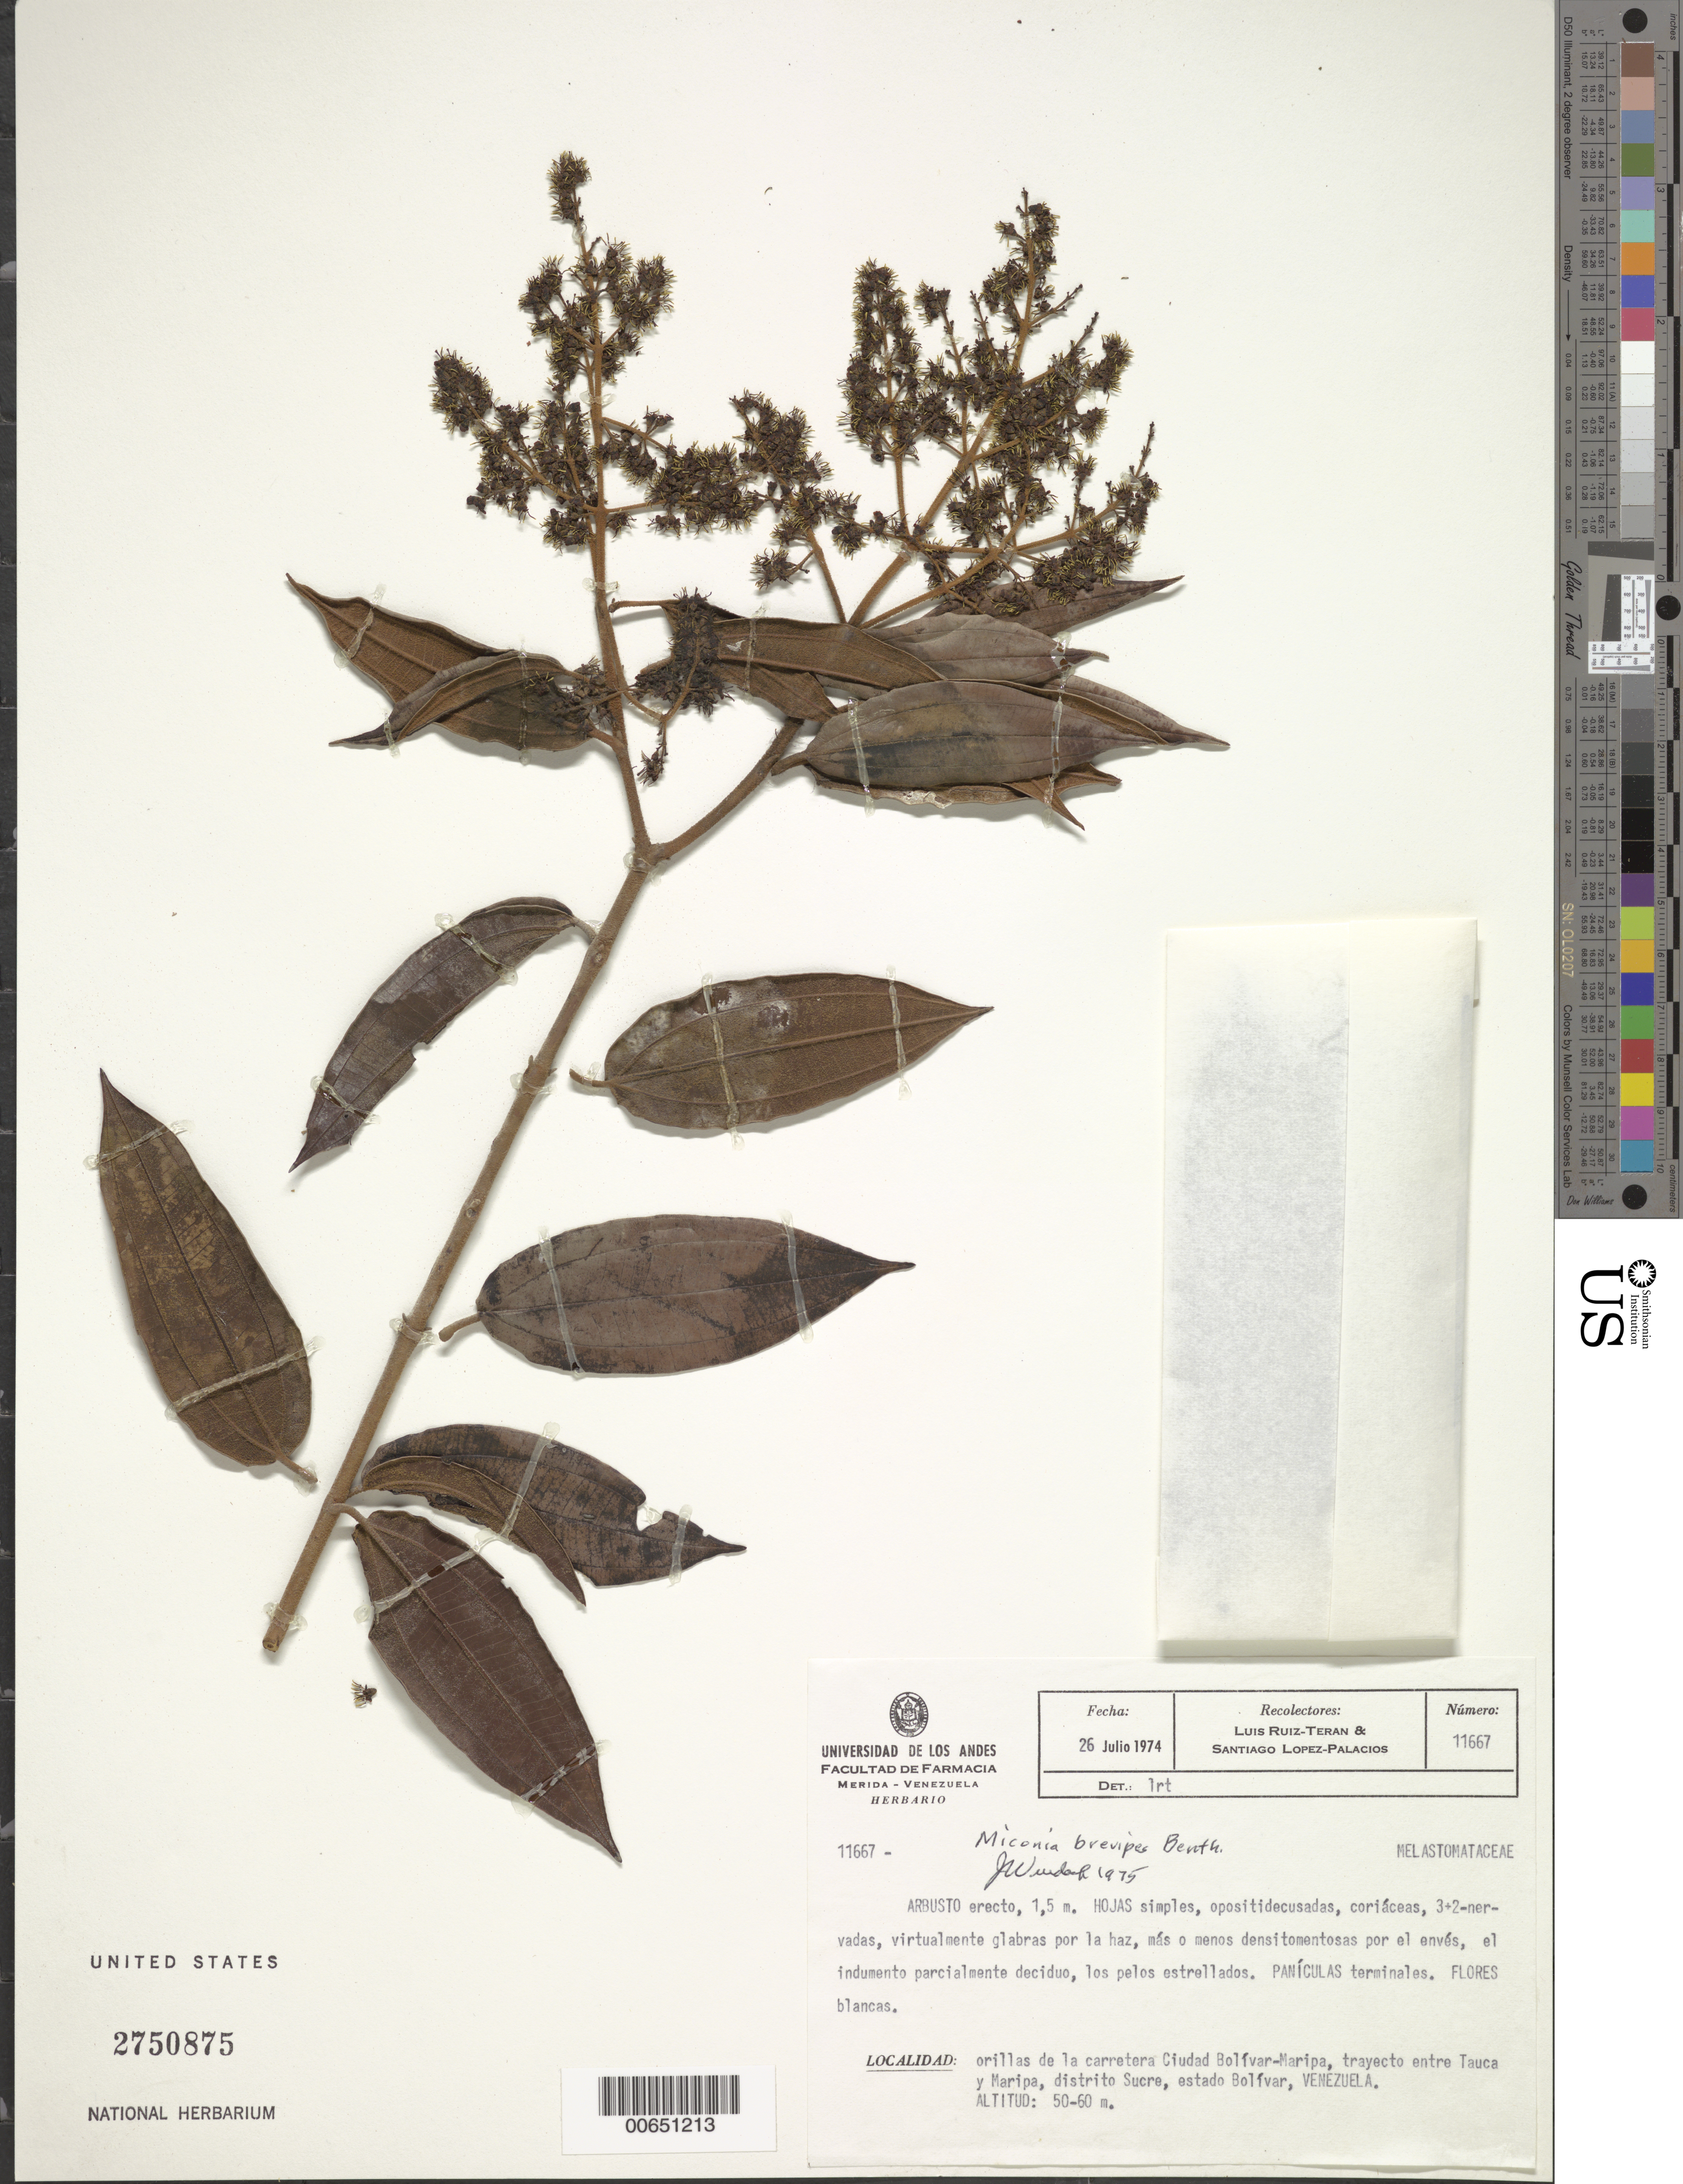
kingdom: Plantae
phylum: Tracheophyta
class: Magnoliopsida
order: Myrtales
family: Melastomataceae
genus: Miconia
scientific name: Miconia brevipes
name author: Benth.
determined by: Wurdack, John J., (US), US (UNITED STATES)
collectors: L. E. Ruíz-Terán & S. López-Palacios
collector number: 11667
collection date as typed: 26-Jul-74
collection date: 1974-07-26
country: Venezuela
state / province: Bolívar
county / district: Sucre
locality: Ciudad Bolívar-Maripa carretera, trayecto entre Tauca y Maripa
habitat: Orillas de la carretera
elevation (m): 50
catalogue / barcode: US 2750875